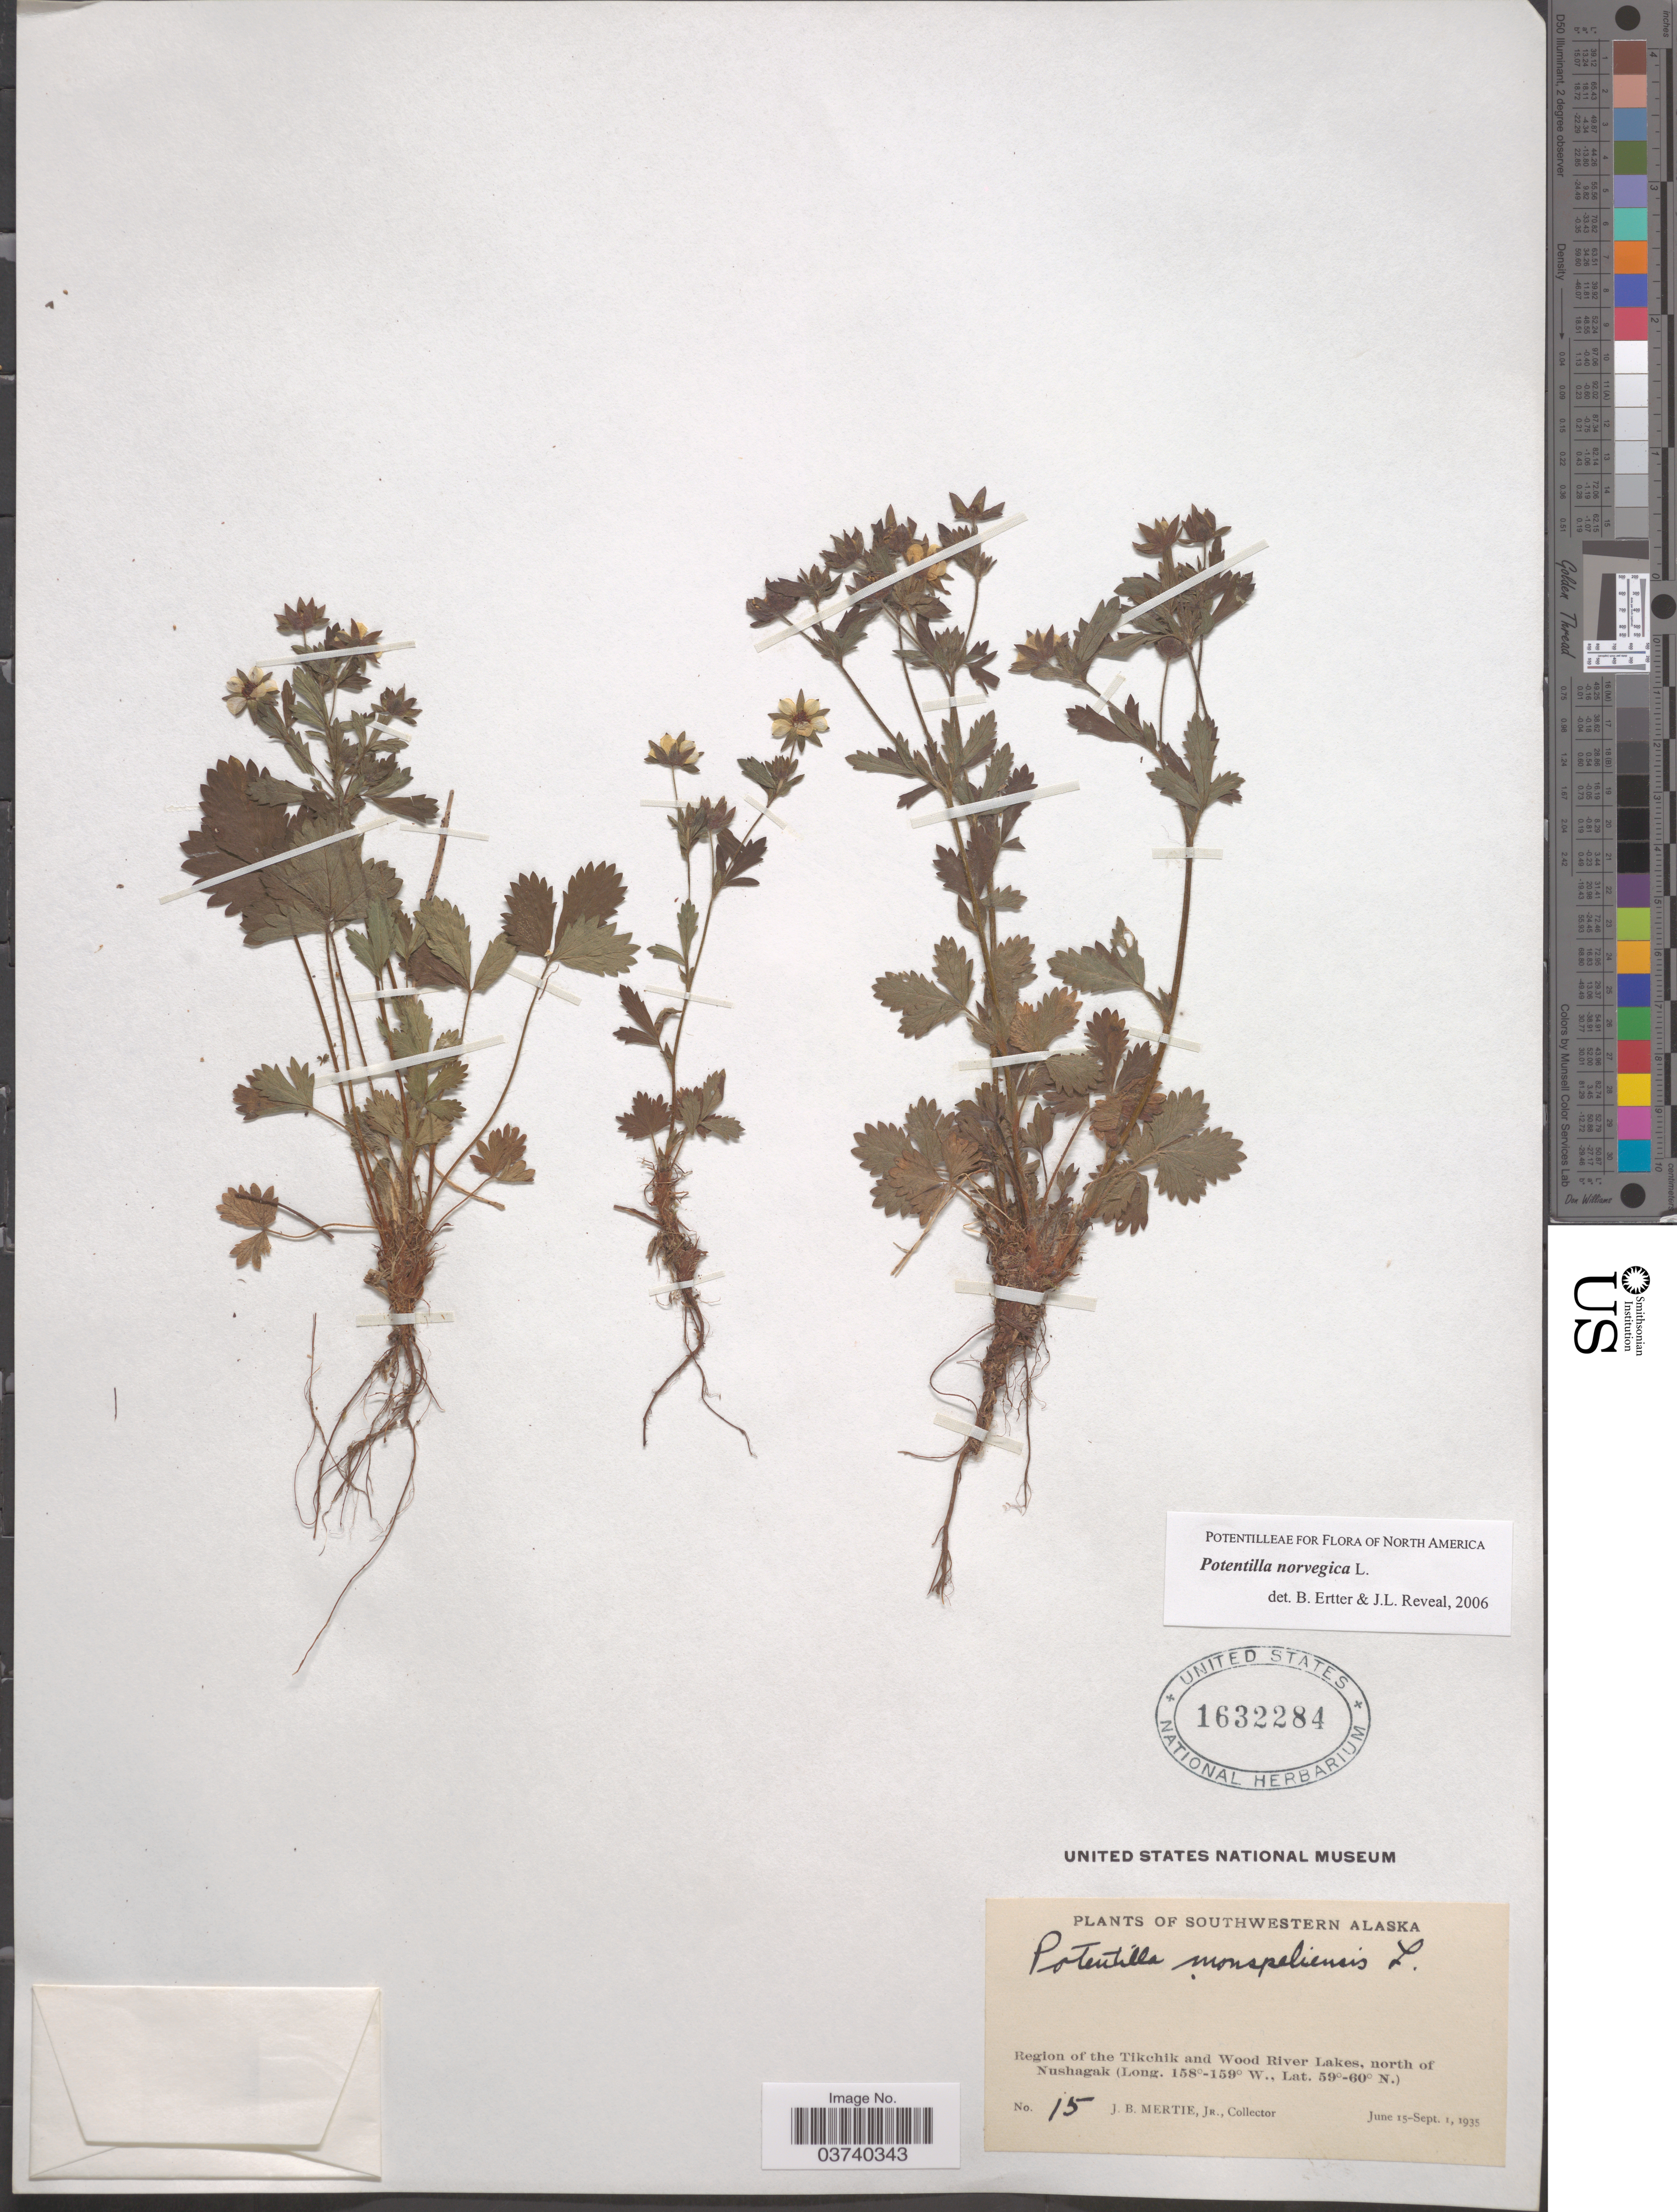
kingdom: Plantae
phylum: Tracheophyta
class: Magnoliopsida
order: Rosales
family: Rosaceae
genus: Potentilla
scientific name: Potentilla norvegica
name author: L.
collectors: J. Mertie Jr.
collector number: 15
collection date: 1935-06-15/1935-09-01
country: United States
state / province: Alaska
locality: Southwestern Alaska. Region of the Tikchik and Wood River Lakes, north of Nushagak.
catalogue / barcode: US 1632284